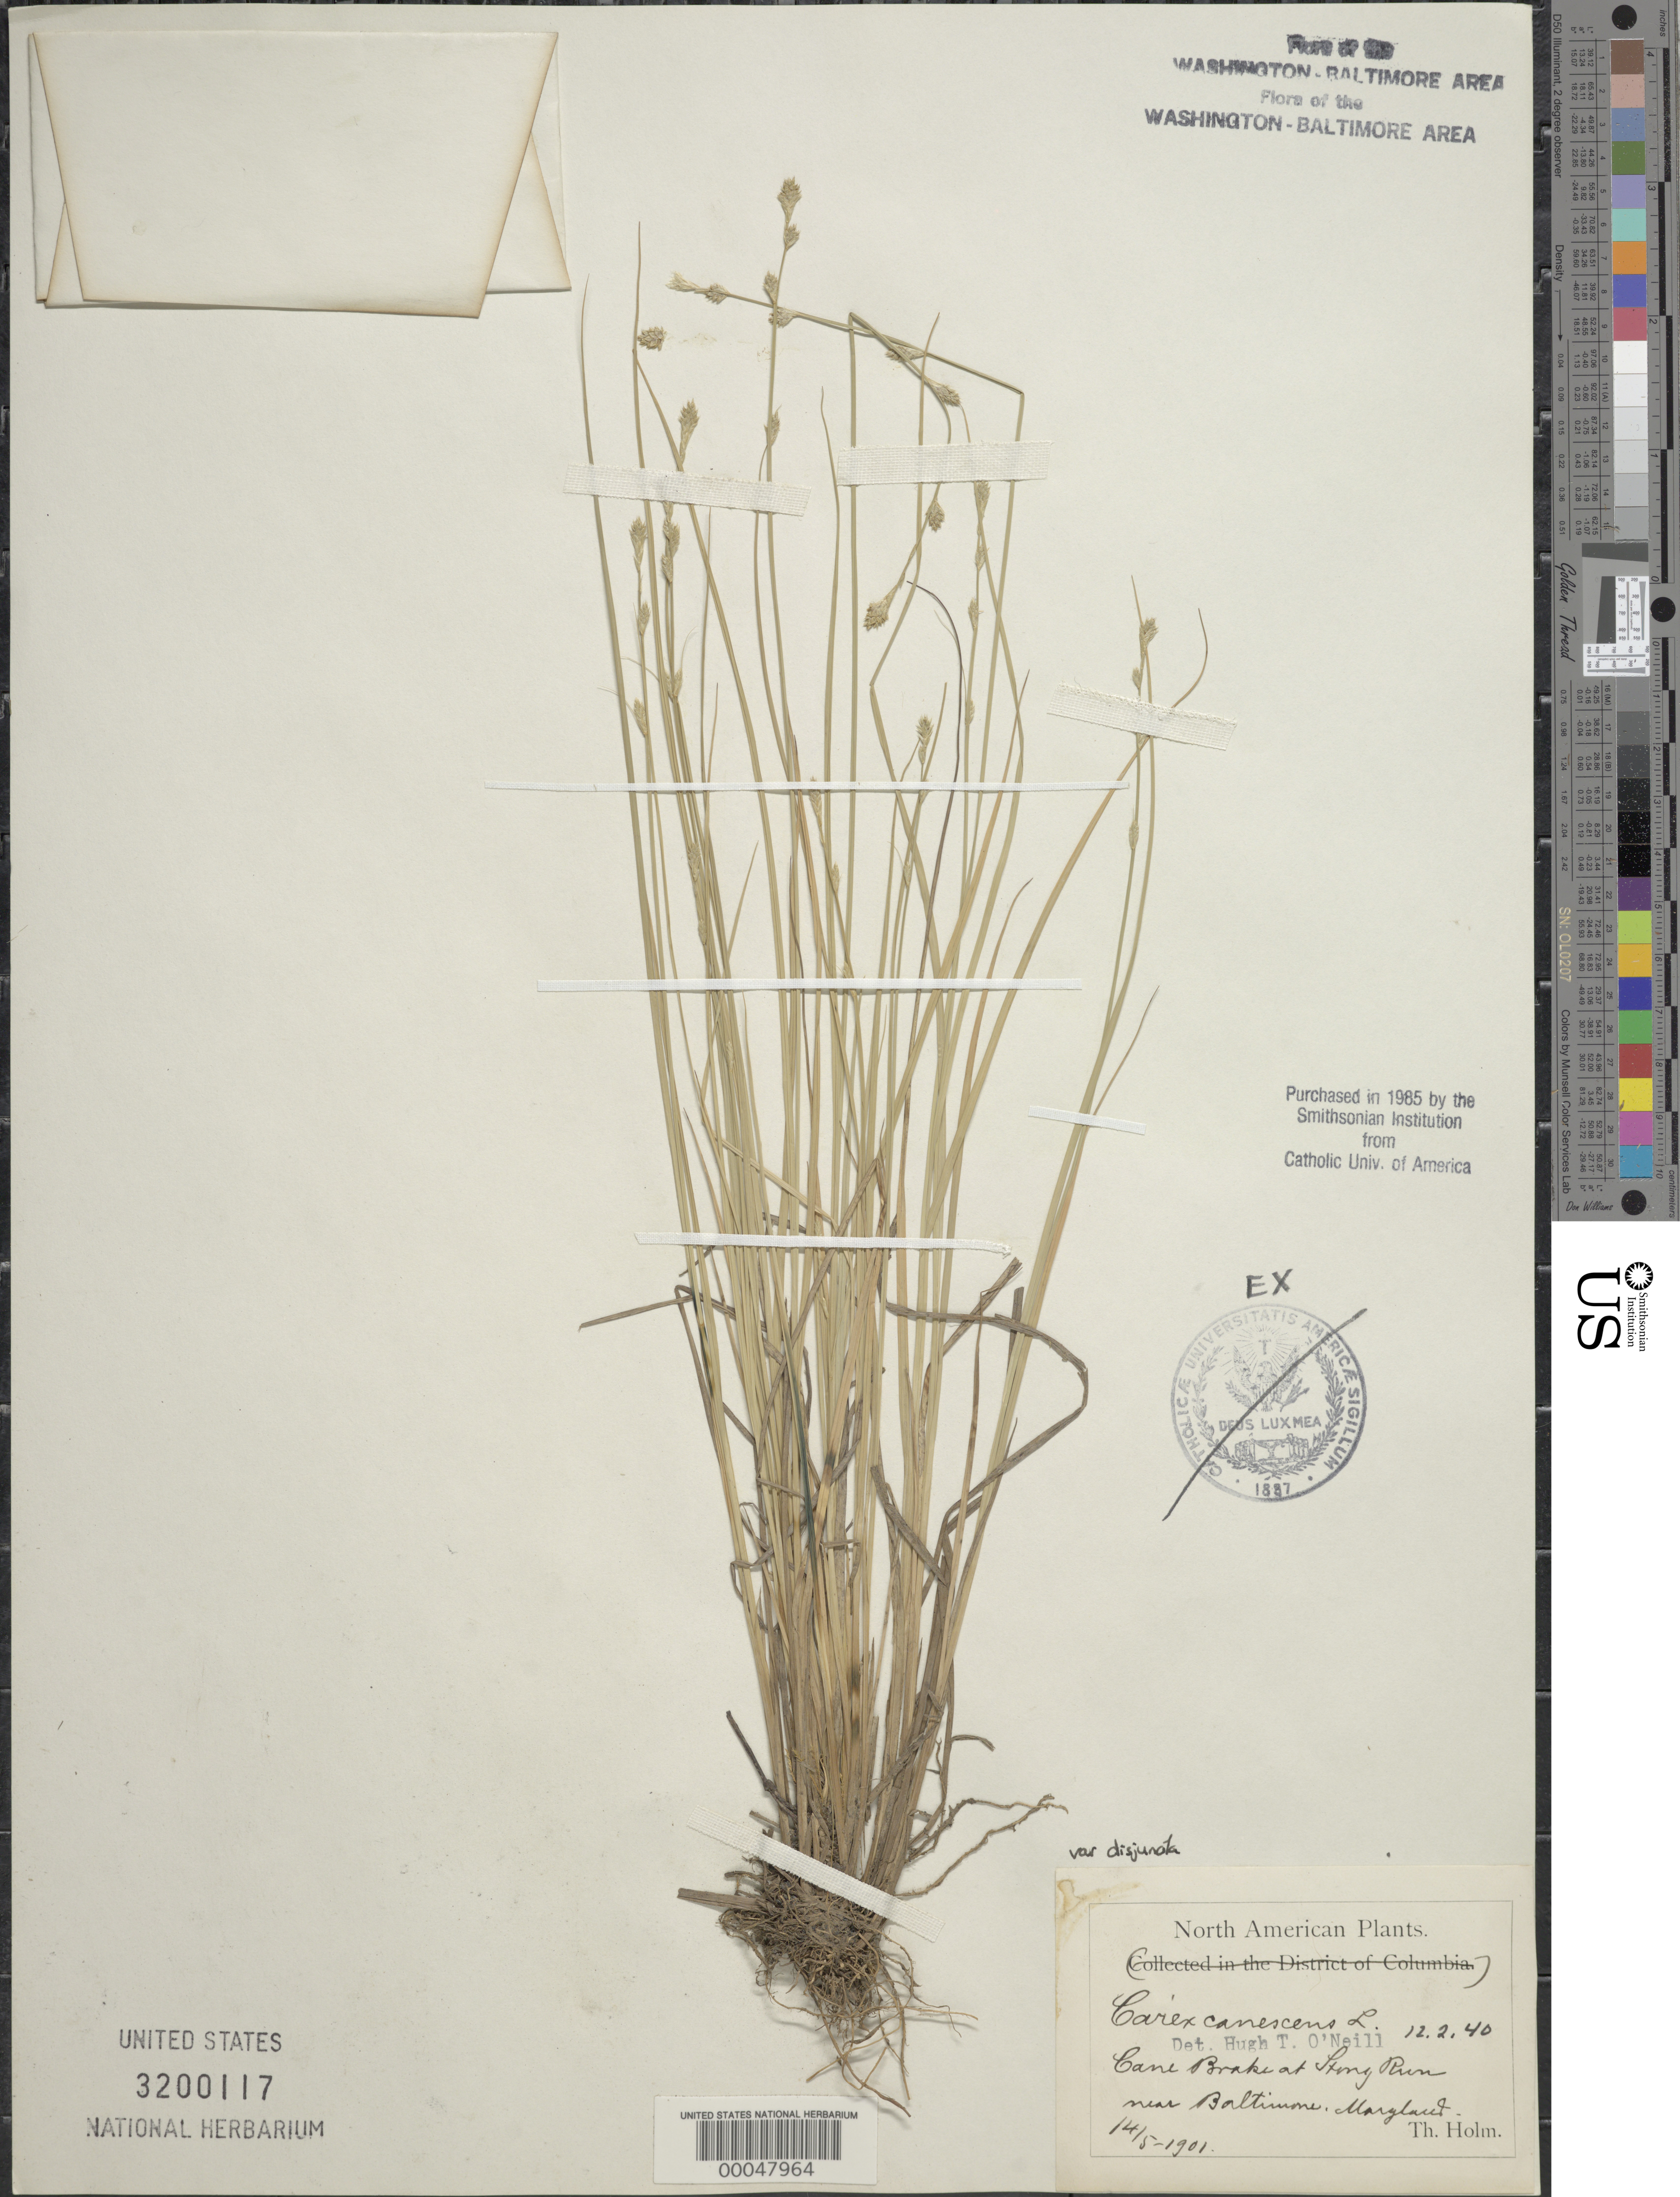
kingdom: Plantae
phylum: Tracheophyta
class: Liliopsida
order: Poales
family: Cyperaceae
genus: Carex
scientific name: Carex canescens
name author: L.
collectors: T. Holm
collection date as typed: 14 May 1901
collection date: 1901-05-14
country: United States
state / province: Maryland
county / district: Baltimore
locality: Stoney Run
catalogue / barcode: US 3200117